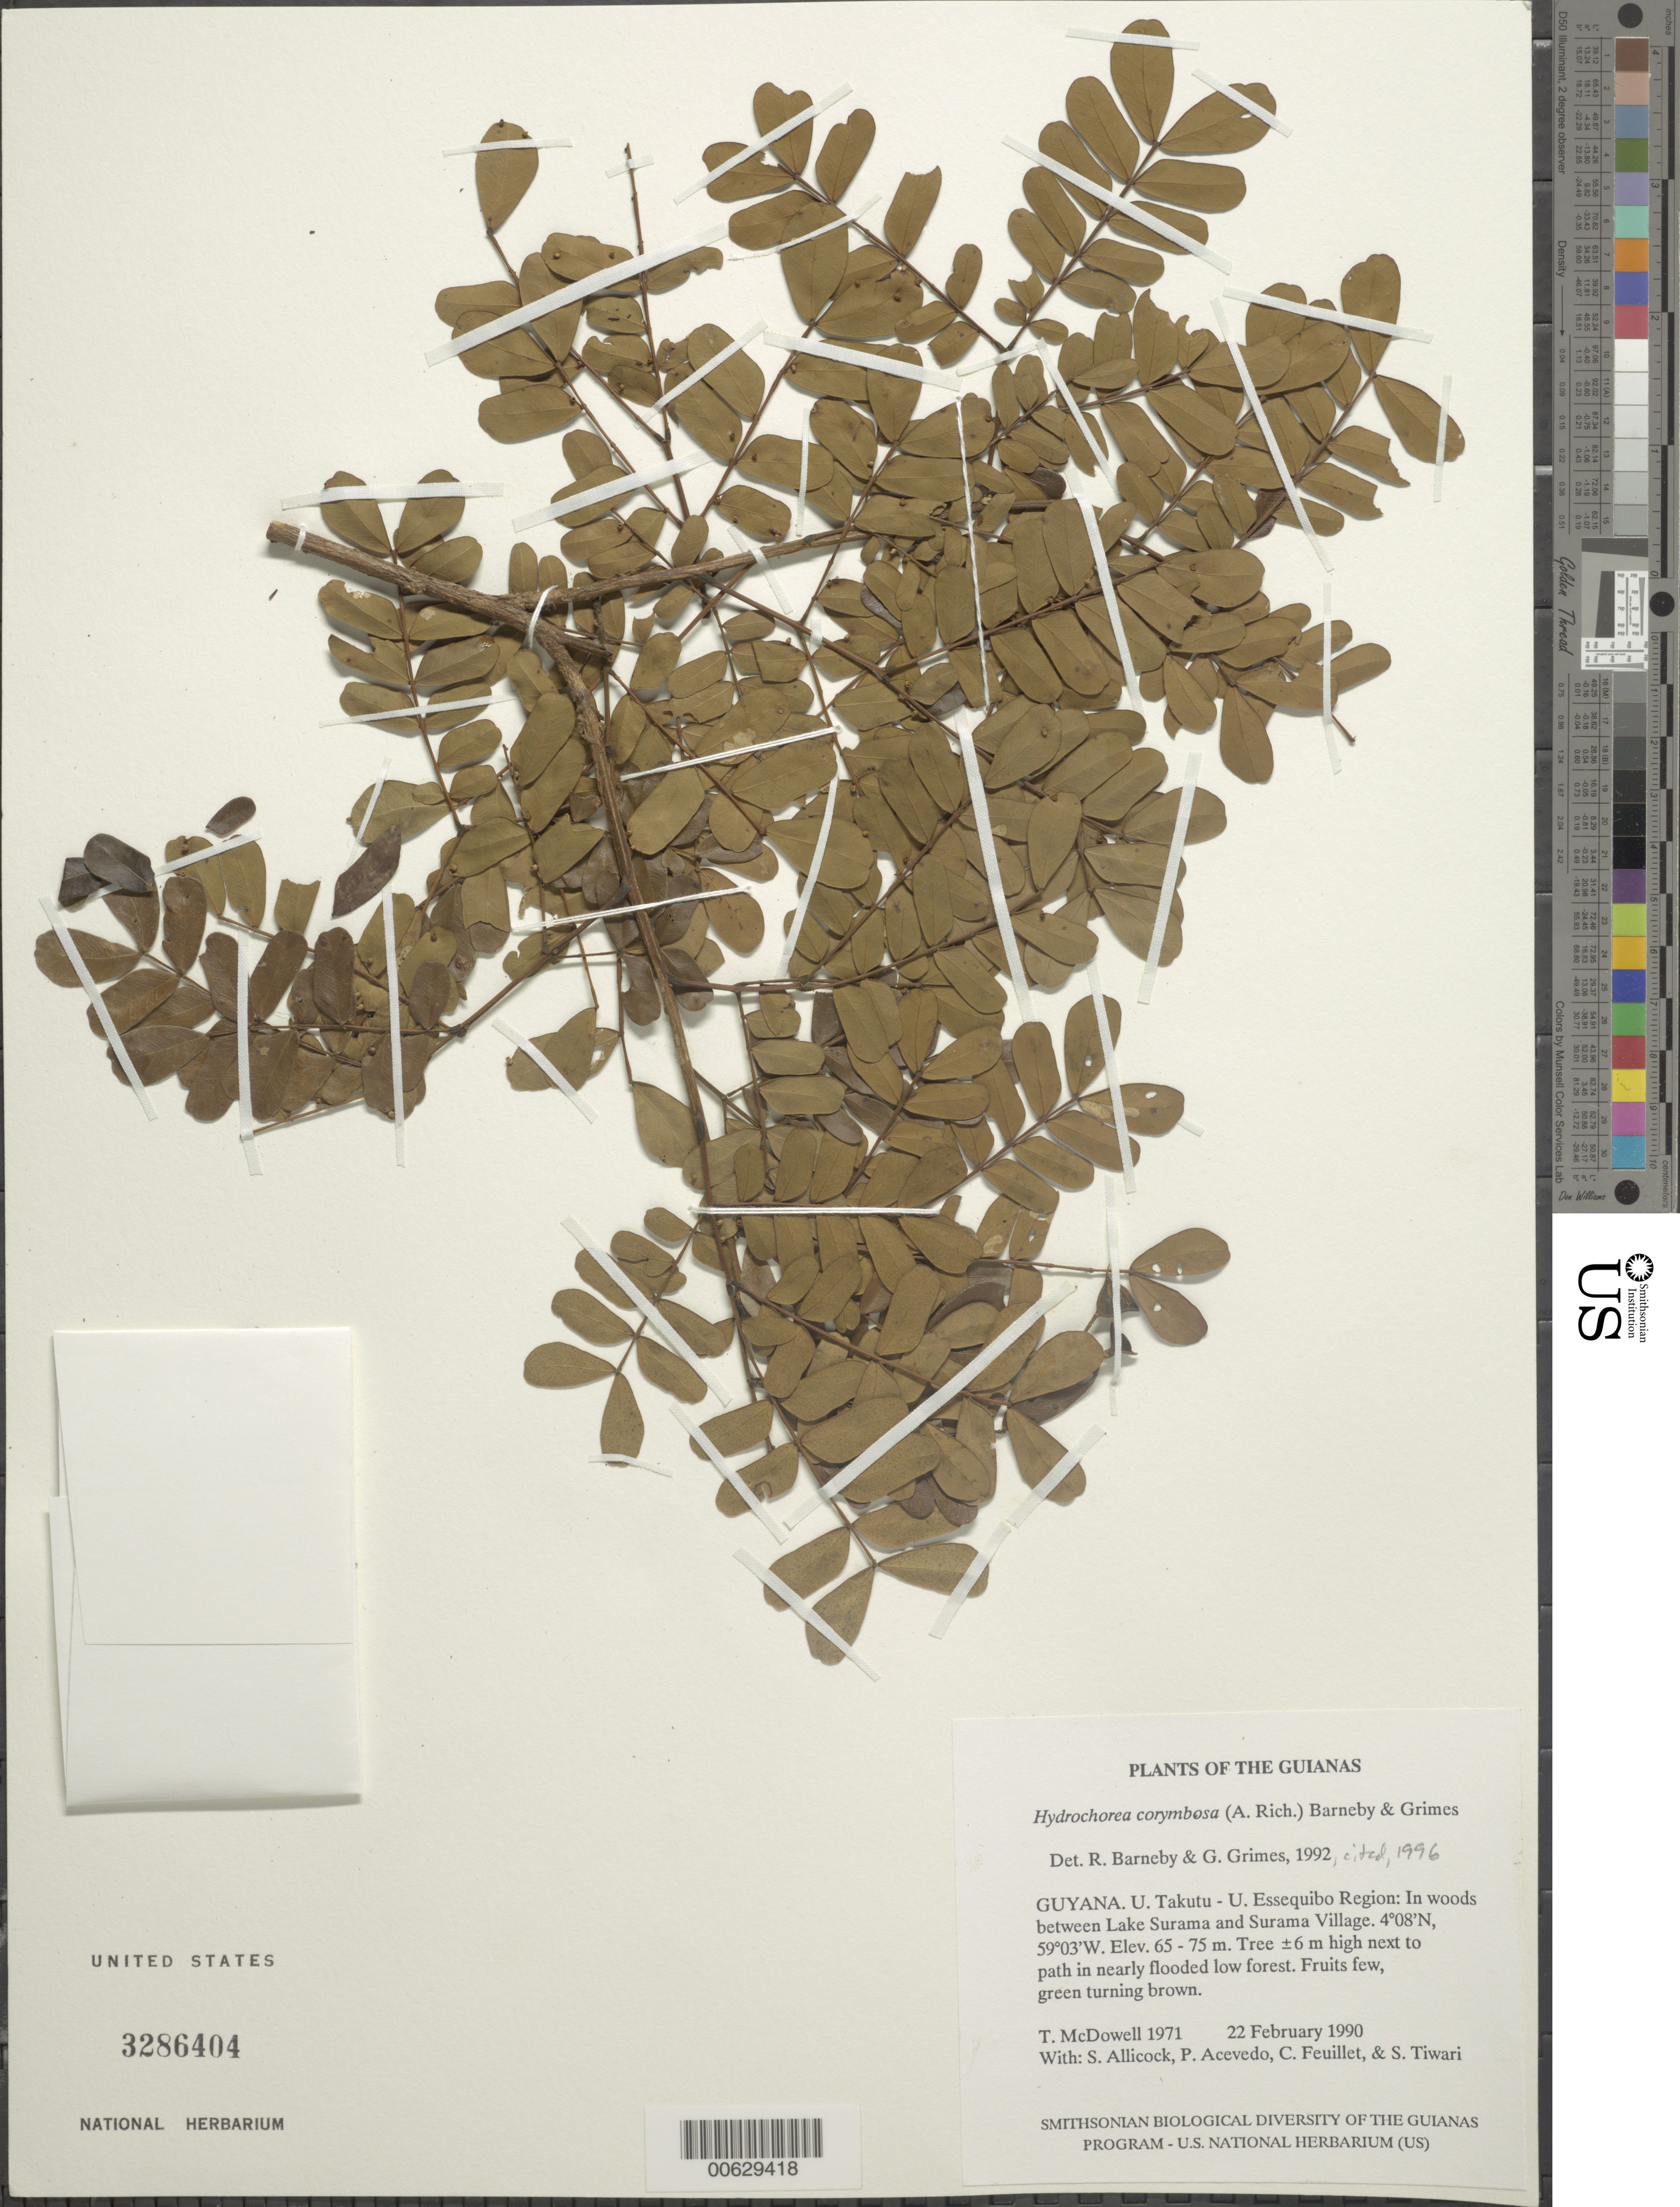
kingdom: Plantae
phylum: Tracheophyta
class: Magnoliopsida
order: Fabales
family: Fabaceae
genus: Hydrochorea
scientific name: Hydrochorea corymbosa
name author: (Rich.) Barneby & J.W. Grimes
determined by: Barneby, R. C.; Grimes, J. W.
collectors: T. McDowell, S. Allicock, P. Acevedo-Rodr., C. Feuillet & S. Tiwari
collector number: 1971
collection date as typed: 22 February 1990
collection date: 1990-02-22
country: Guyana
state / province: U. Takutu-U. Essequibo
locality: Between Lake Surama and Surama Village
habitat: Woods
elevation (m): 65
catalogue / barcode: US 3286404